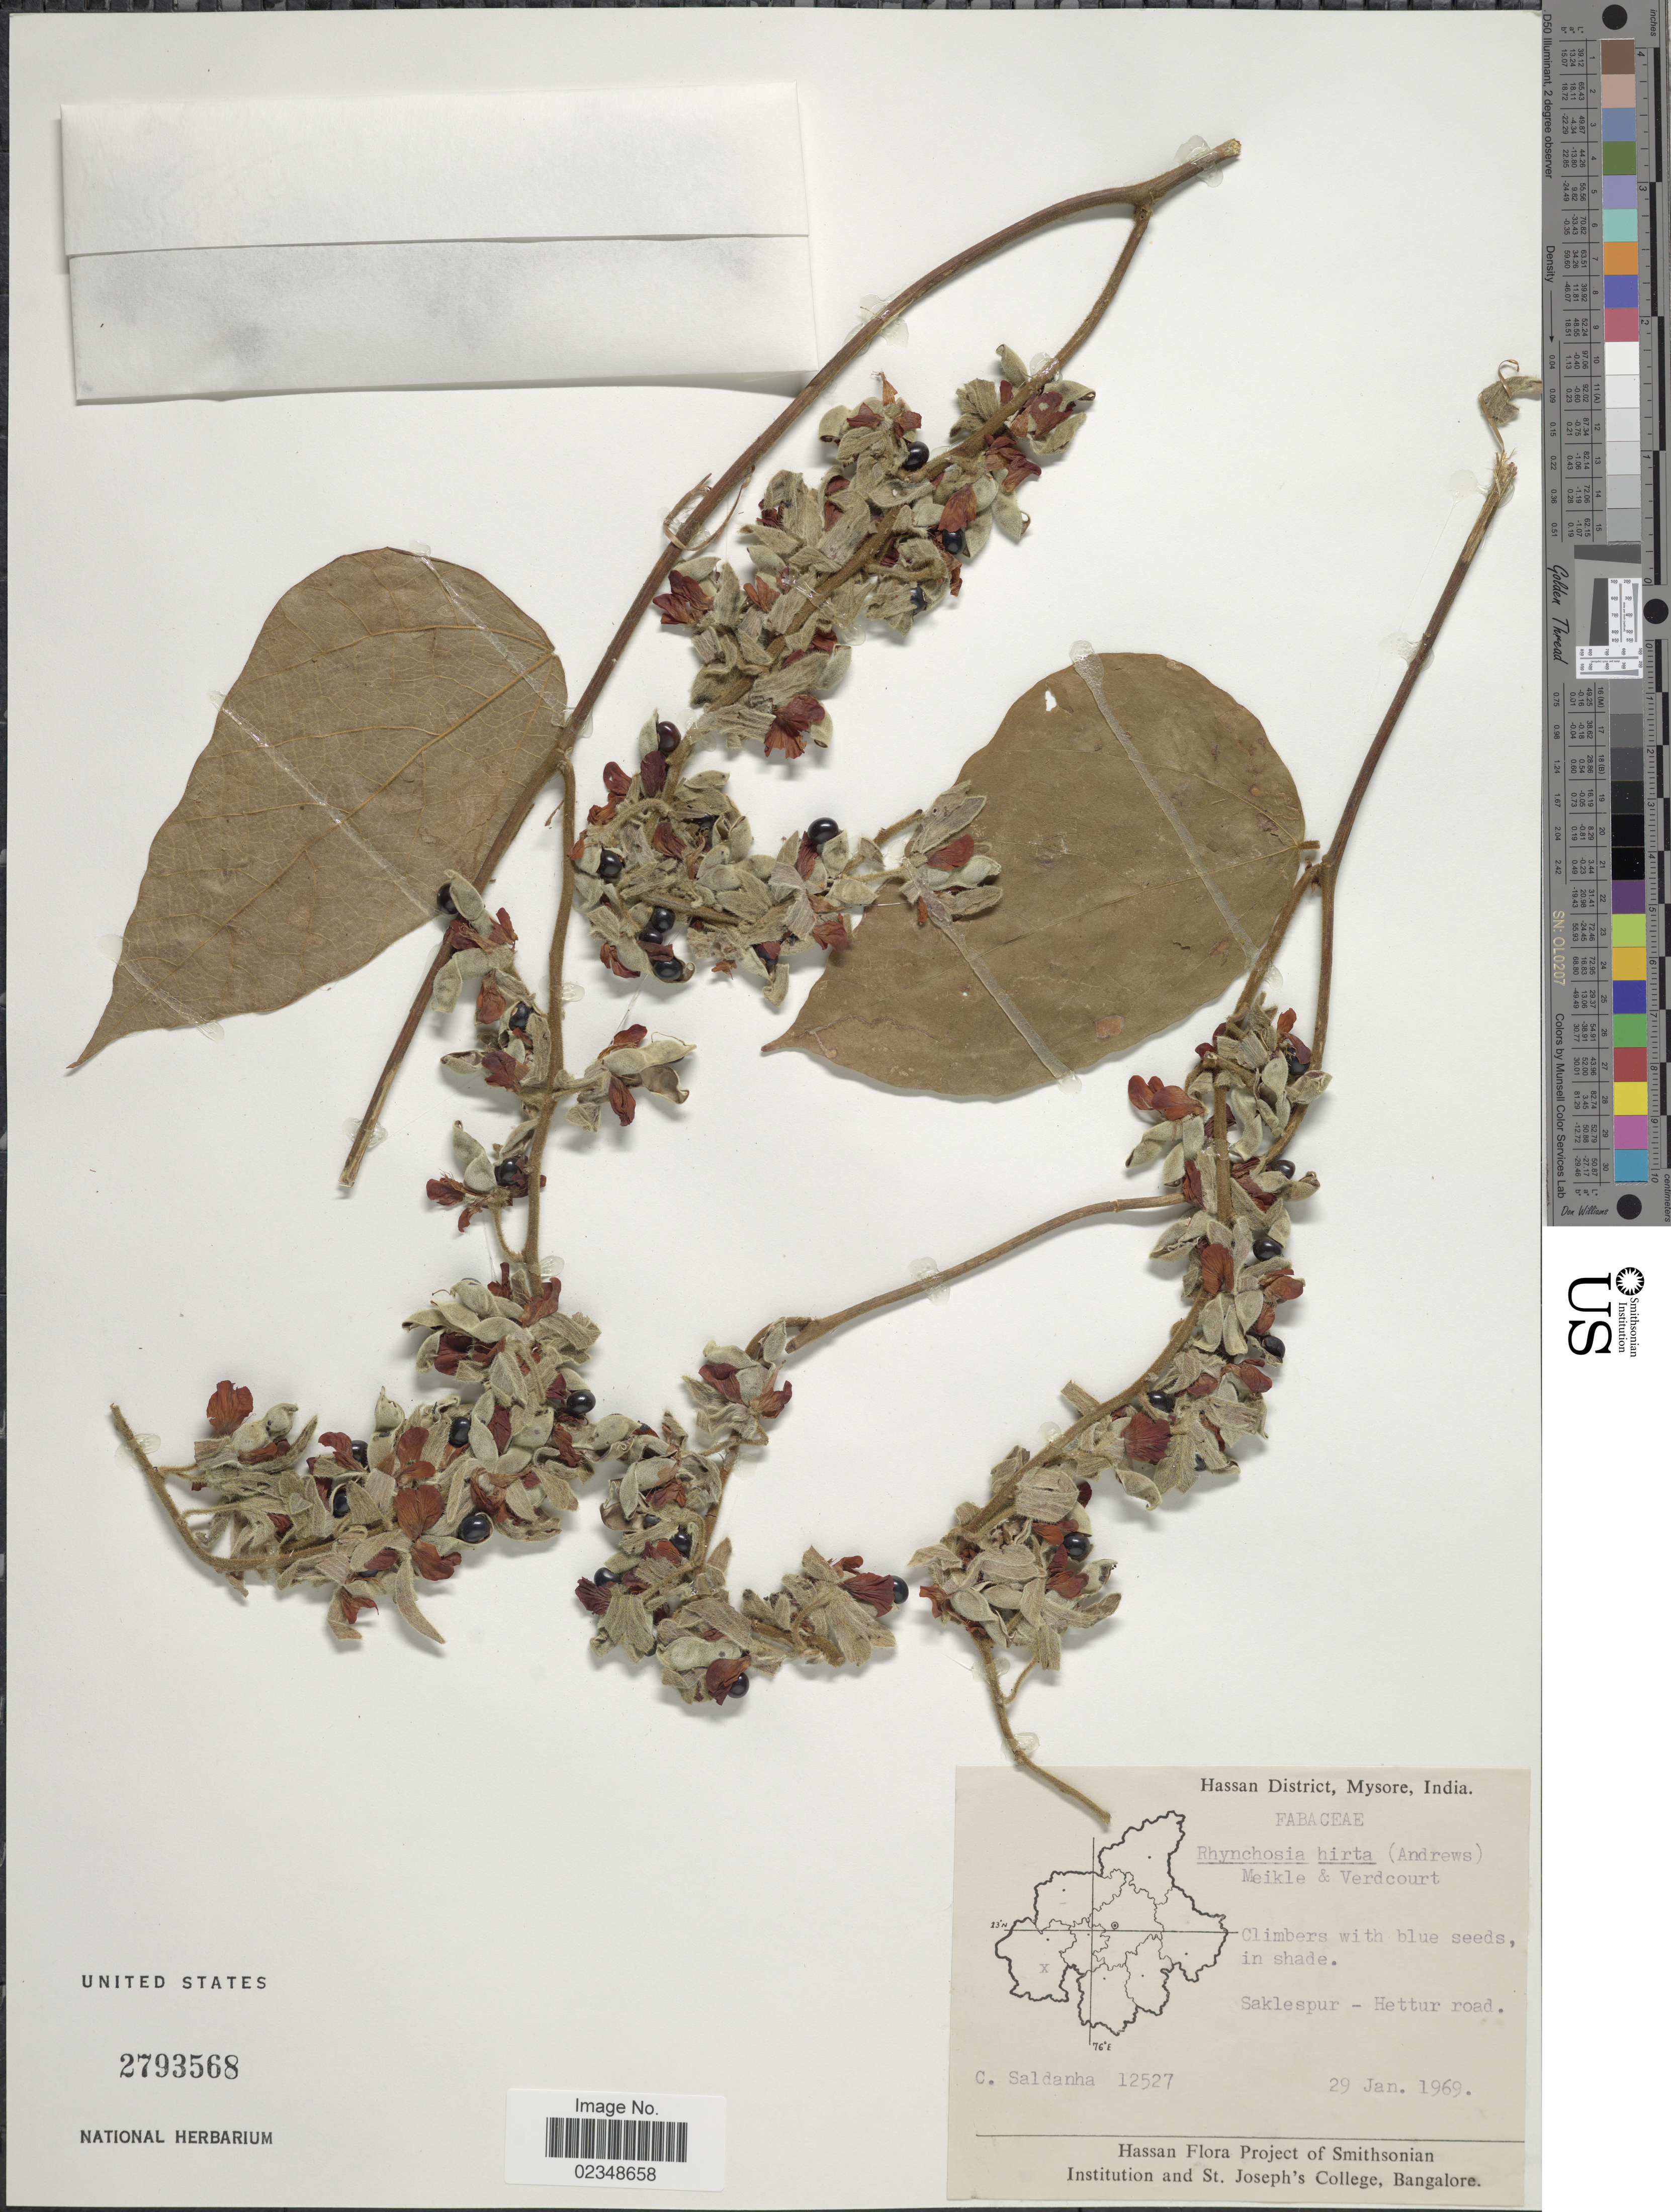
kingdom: Plantae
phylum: Tracheophyta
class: Magnoliopsida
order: Fabales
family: Fabaceae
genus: Rhynchosia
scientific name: Rhynchosia hirta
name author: (Andrews) Meikle & Verdc.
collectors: C. Saldanha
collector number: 12527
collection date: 1969-01-29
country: India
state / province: Karnataka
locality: Hassan District, Mysore, Saklespur - Hettur road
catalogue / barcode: US 2793568